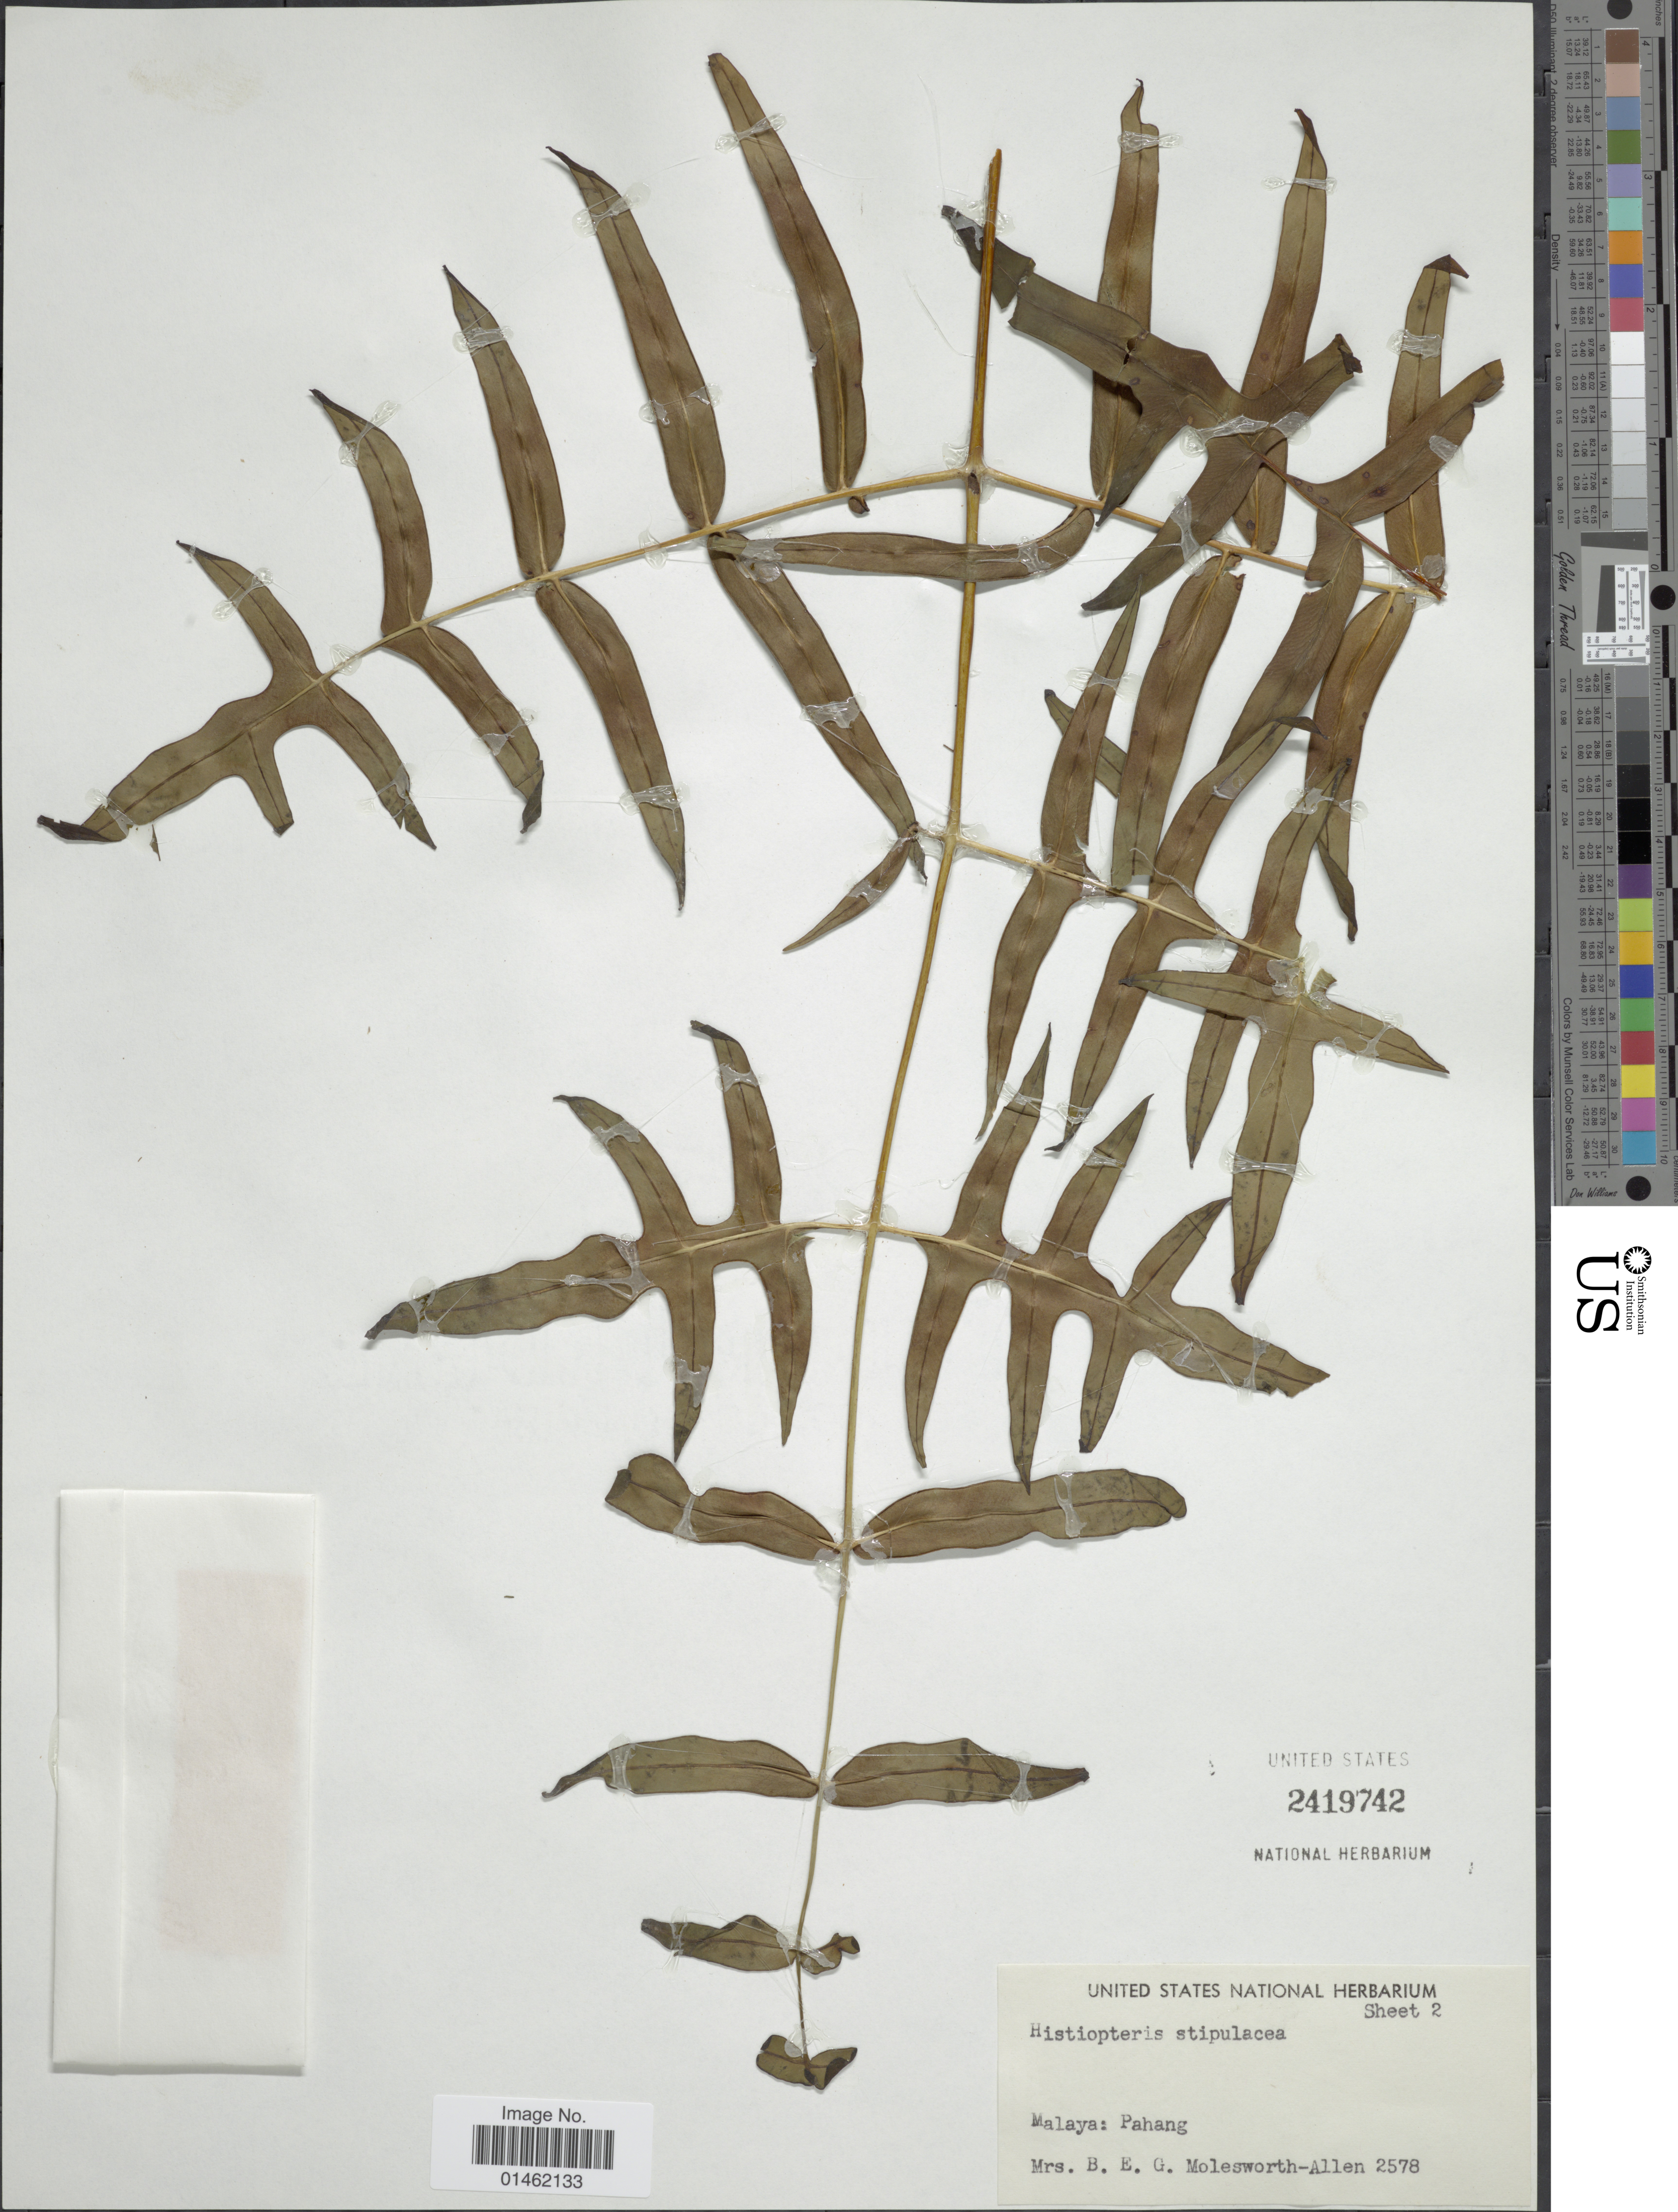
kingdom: Plantae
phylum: Tracheophyta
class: Polypodiopsida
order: Polypodiales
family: Dennstaedtiaceae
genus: Histiopteris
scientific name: Histiopteris stipulacea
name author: (Hook.) Copel.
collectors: Mrs. B. E. G. Molesworth-Allen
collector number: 2578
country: Malaysia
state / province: Pahang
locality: Malaya Pahang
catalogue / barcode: US 2419742